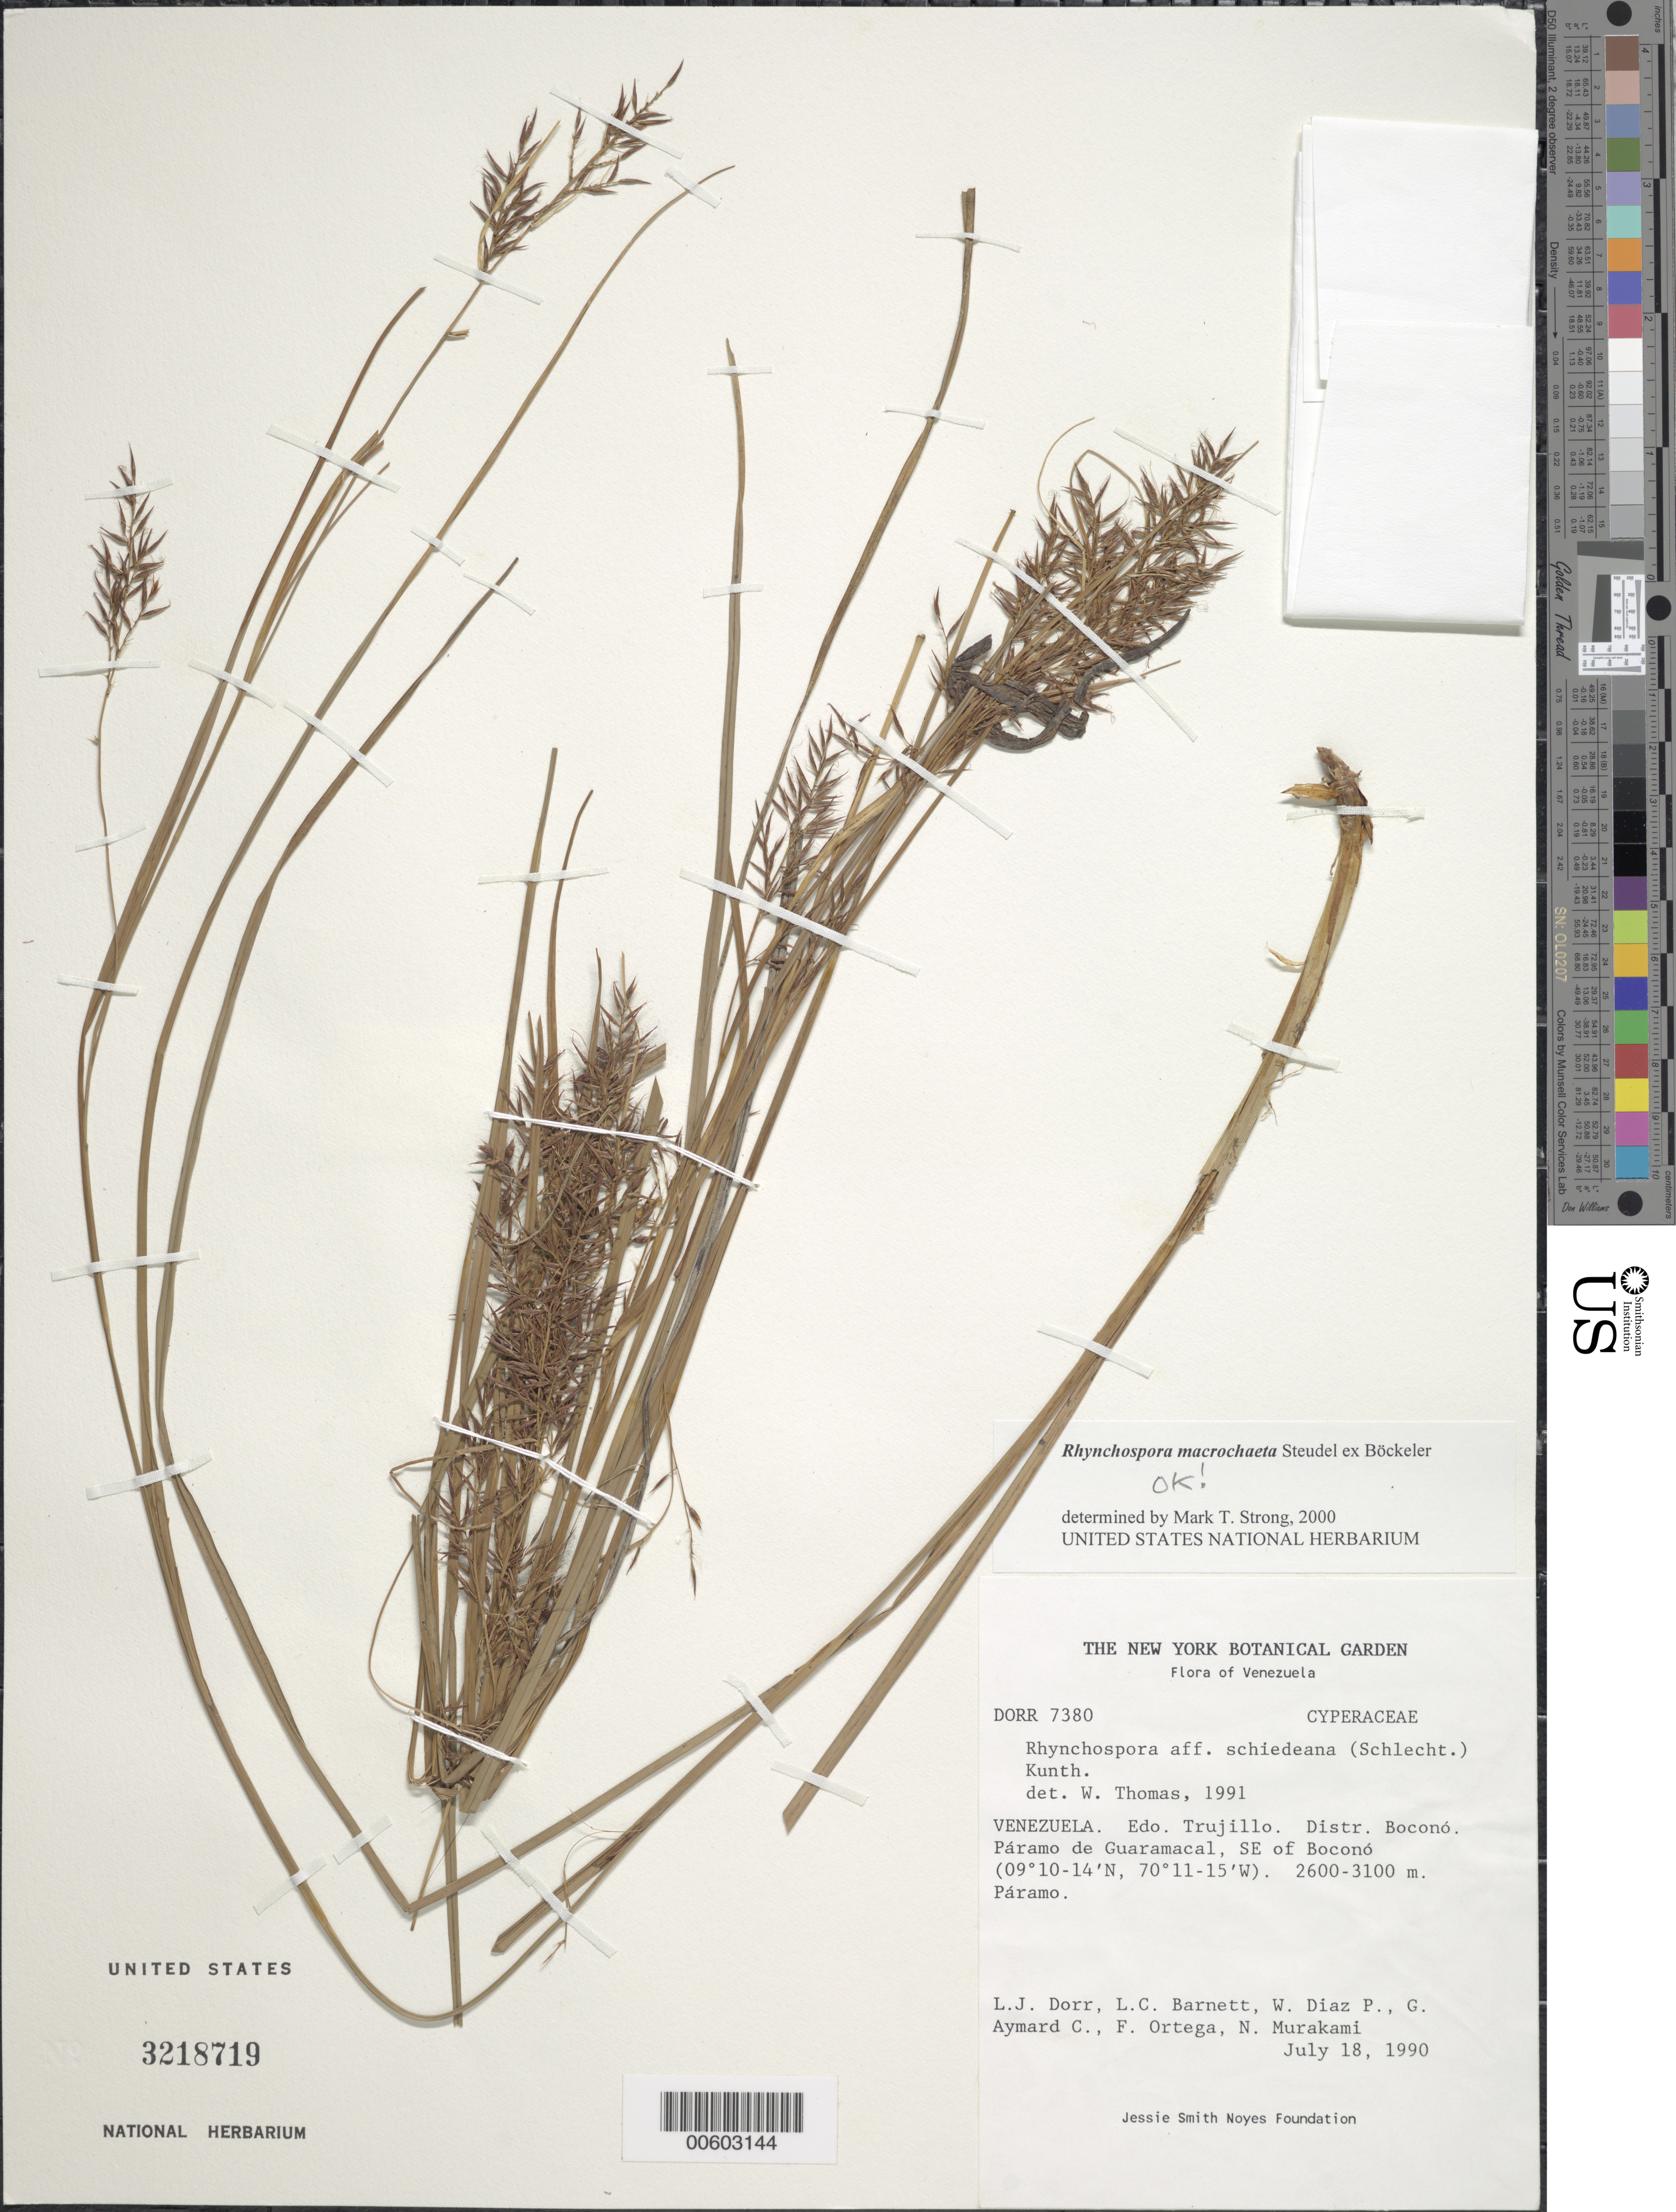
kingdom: Plantae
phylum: Tracheophyta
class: Liliopsida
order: Poales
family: Cyperaceae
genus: Rhynchospora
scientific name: Rhynchospora macrochaeta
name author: Steud. ex Boeckeler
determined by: Thomas, W. W., (NY), New York Botanical Garden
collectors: L. J. Dorr, L. C. Barnett, W. Díaz P., G. A. Aymard, F. J. Ortega & N. Murakami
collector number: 7380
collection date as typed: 18 Jul 1990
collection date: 1990-07-18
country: Venezuela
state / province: Trujillo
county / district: Boconó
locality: Páramo de Guaramacal, SE of Boconó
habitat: Páramo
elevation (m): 2600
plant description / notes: NY, PORT, US, VEN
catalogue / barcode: US 3218719